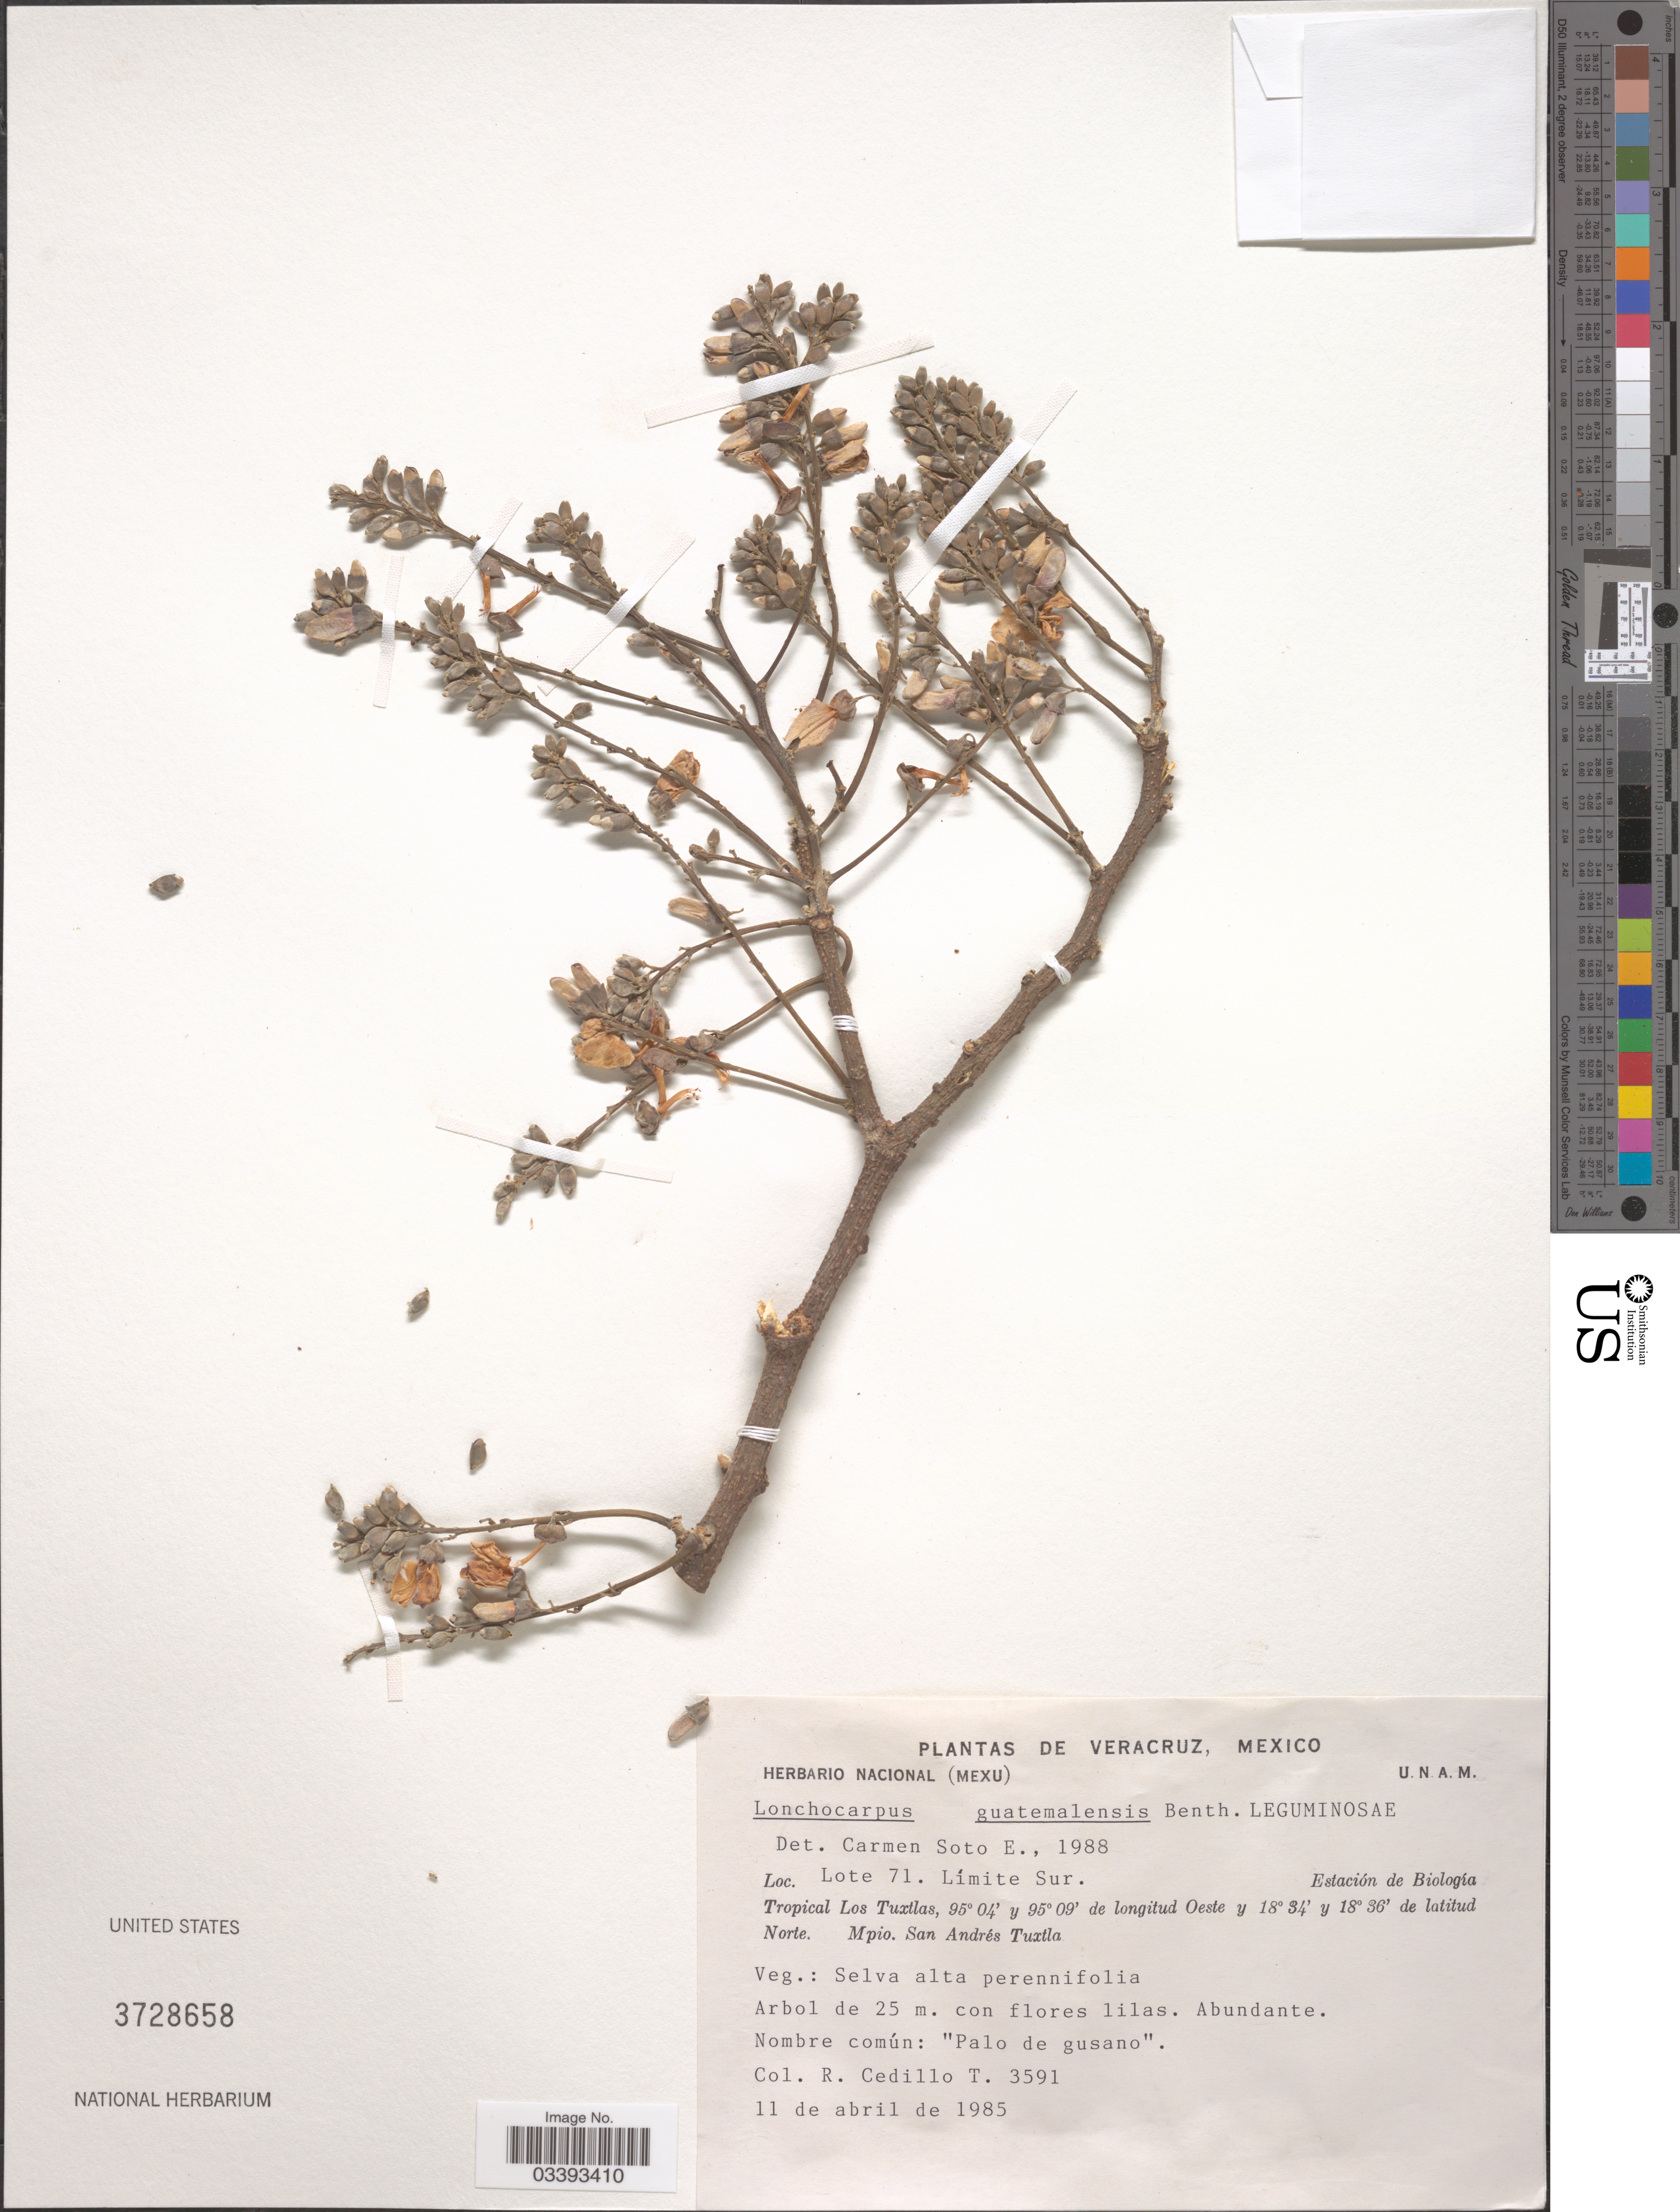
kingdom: Plantae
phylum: Tracheophyta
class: Magnoliopsida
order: Fabales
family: Fabaceae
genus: Lonchocarpus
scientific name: Lonchocarpus guatemalensis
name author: Benth.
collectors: R. CedilloT.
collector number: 3591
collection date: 1985-04-11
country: Mexico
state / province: Veracruz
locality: Veracruz. Lote 71. Límite Sur. Estación de Biología Tropical Los Tuxtlas. Mpio. San Andrés Tuxtla.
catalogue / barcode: US 3728658